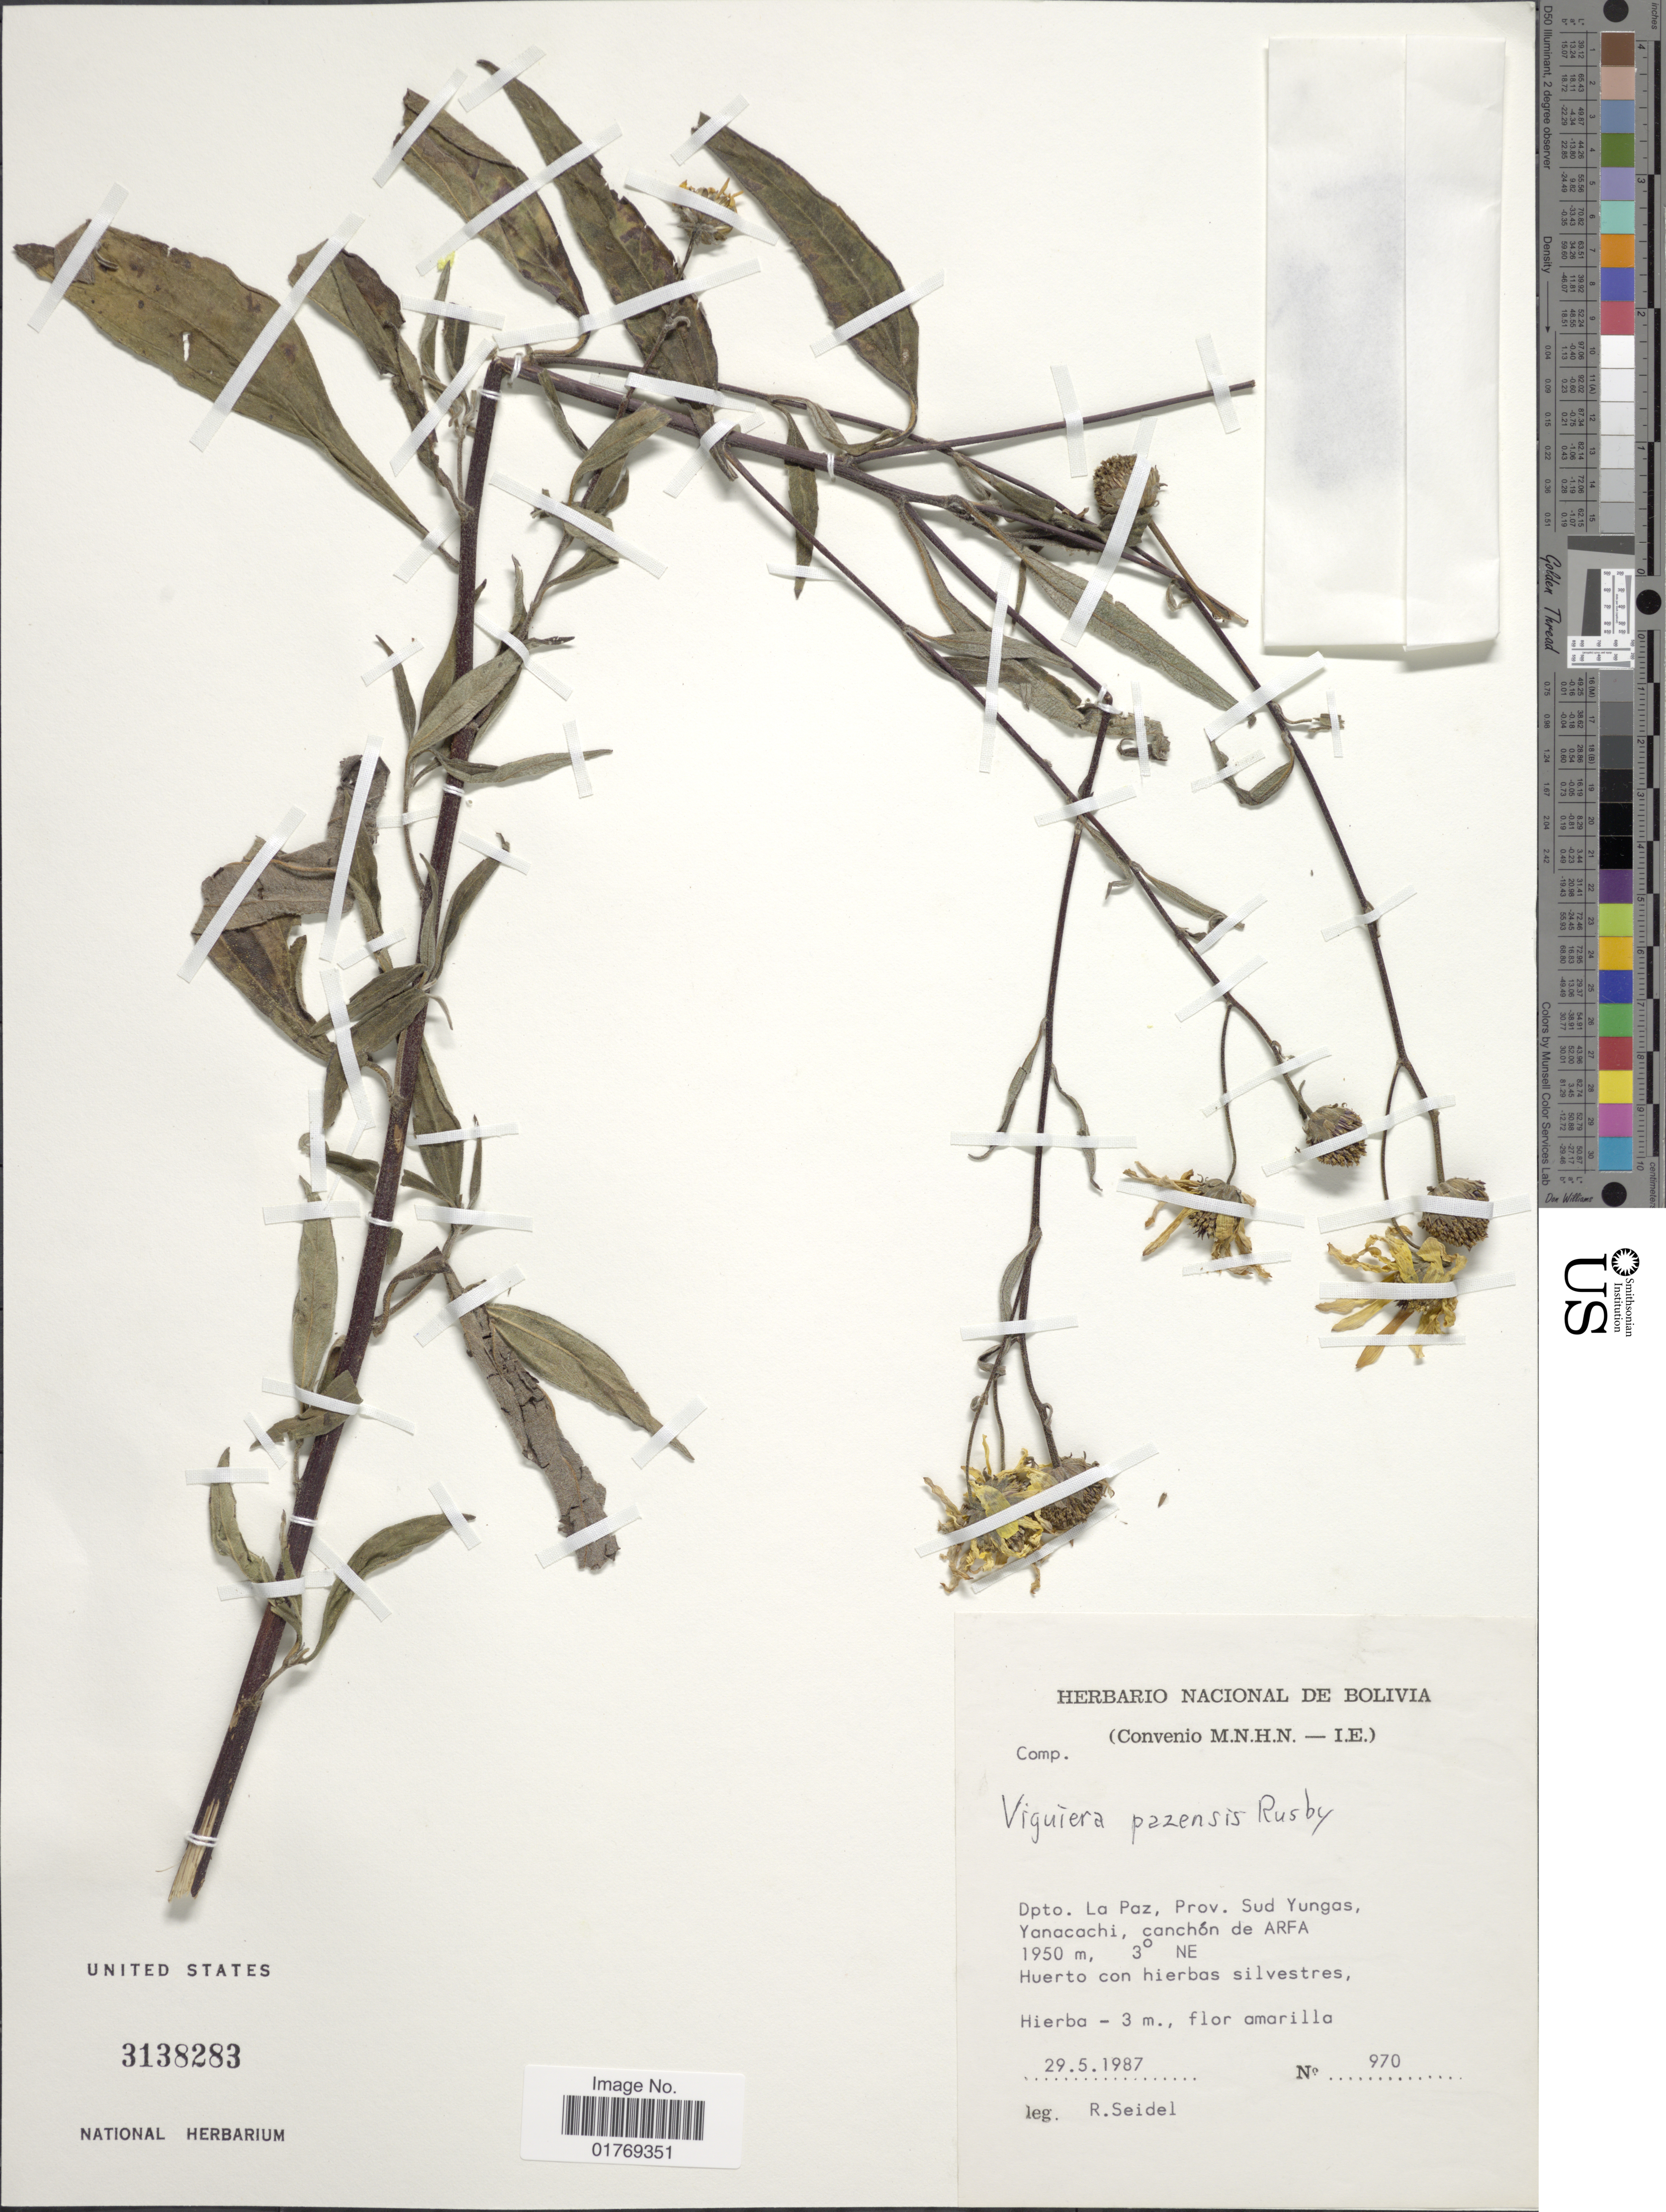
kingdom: Plantae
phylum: Tracheophyta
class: Magnoliopsida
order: Asterales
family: Asteraceae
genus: Viguiera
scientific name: Viguiera sp.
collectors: R. Seidel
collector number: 970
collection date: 1987-05-29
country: Bolivia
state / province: La Paz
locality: Dpto. La Paz, Prov. Sud Yungas, Yanacachi, canchón de ARFA, 3° NE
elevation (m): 1950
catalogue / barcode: US 3138283